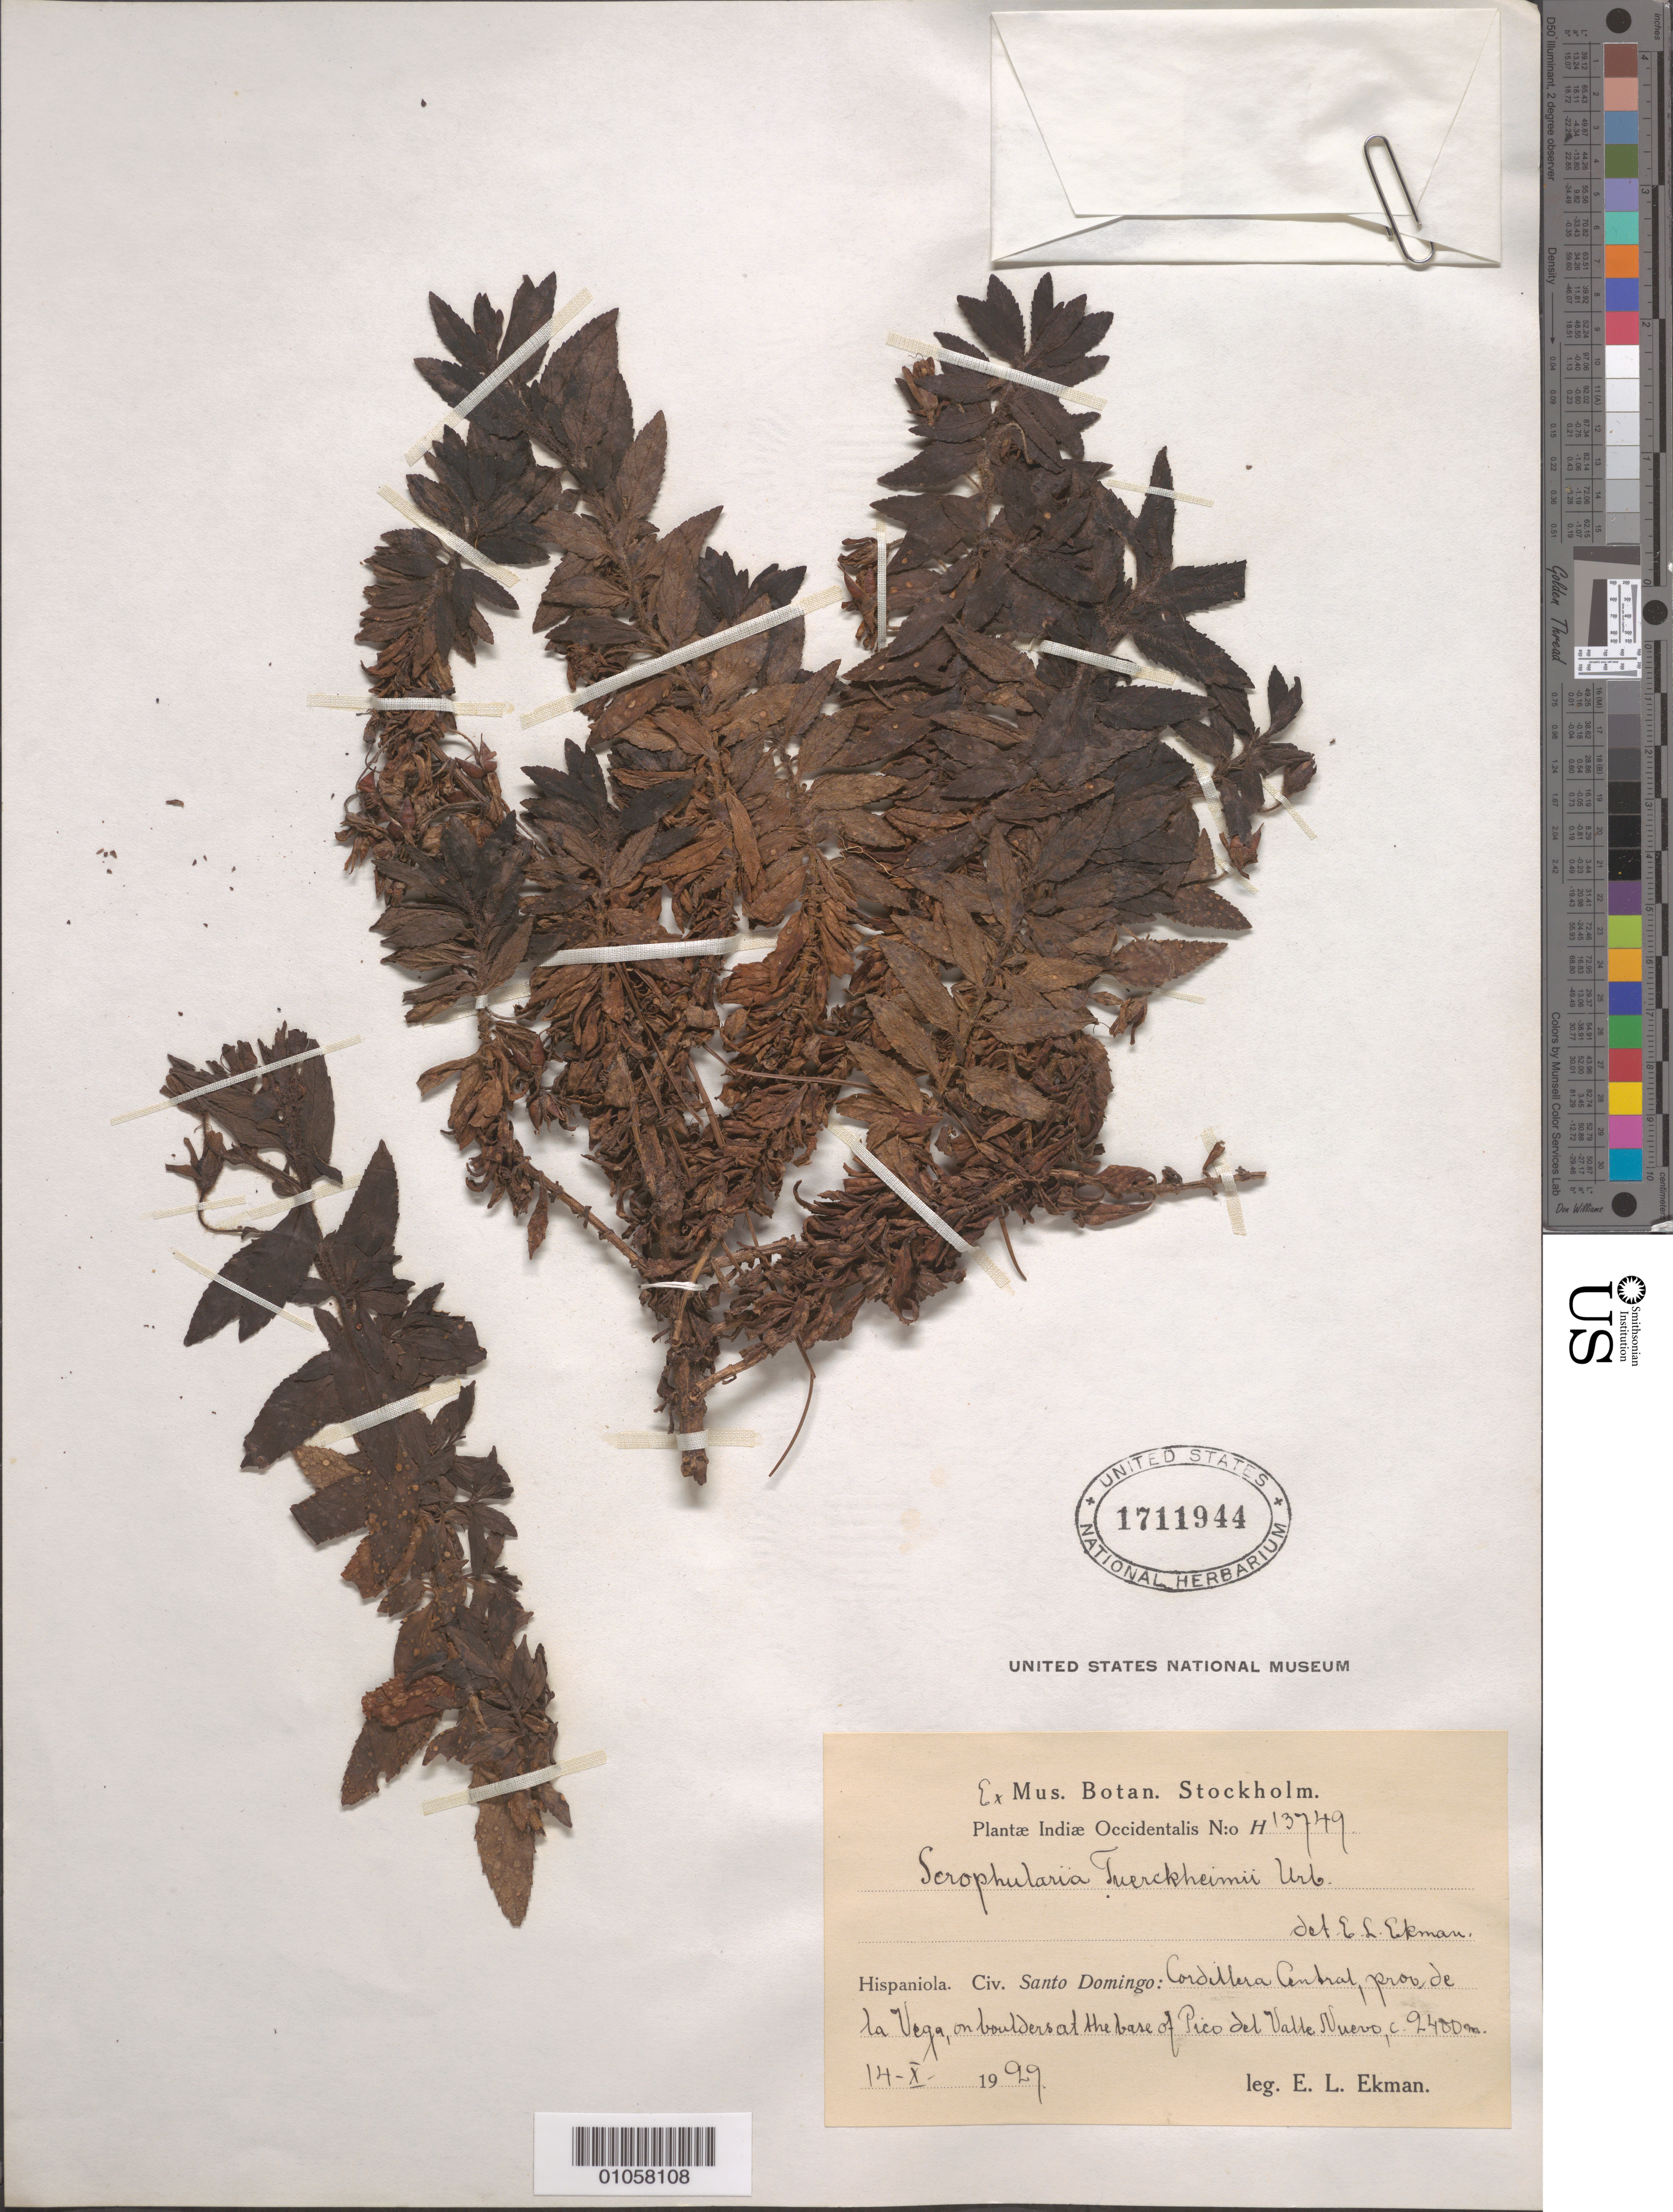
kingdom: Plantae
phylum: Tracheophyta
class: Magnoliopsida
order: Lamiales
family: Scrophulariaceae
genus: Scrophularia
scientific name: Scrophularia tuerckheimii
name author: Urb.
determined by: Ekman, E. L.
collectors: E. L. Ekman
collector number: H 13749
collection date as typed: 14 Oct 1929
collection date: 1929-10-14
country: Dominican Republic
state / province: La Vega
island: Hispaniola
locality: Cordillera Central, base of Pico del Valle Nuevo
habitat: On boulders at the base of Pico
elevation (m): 2400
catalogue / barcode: US 1711944